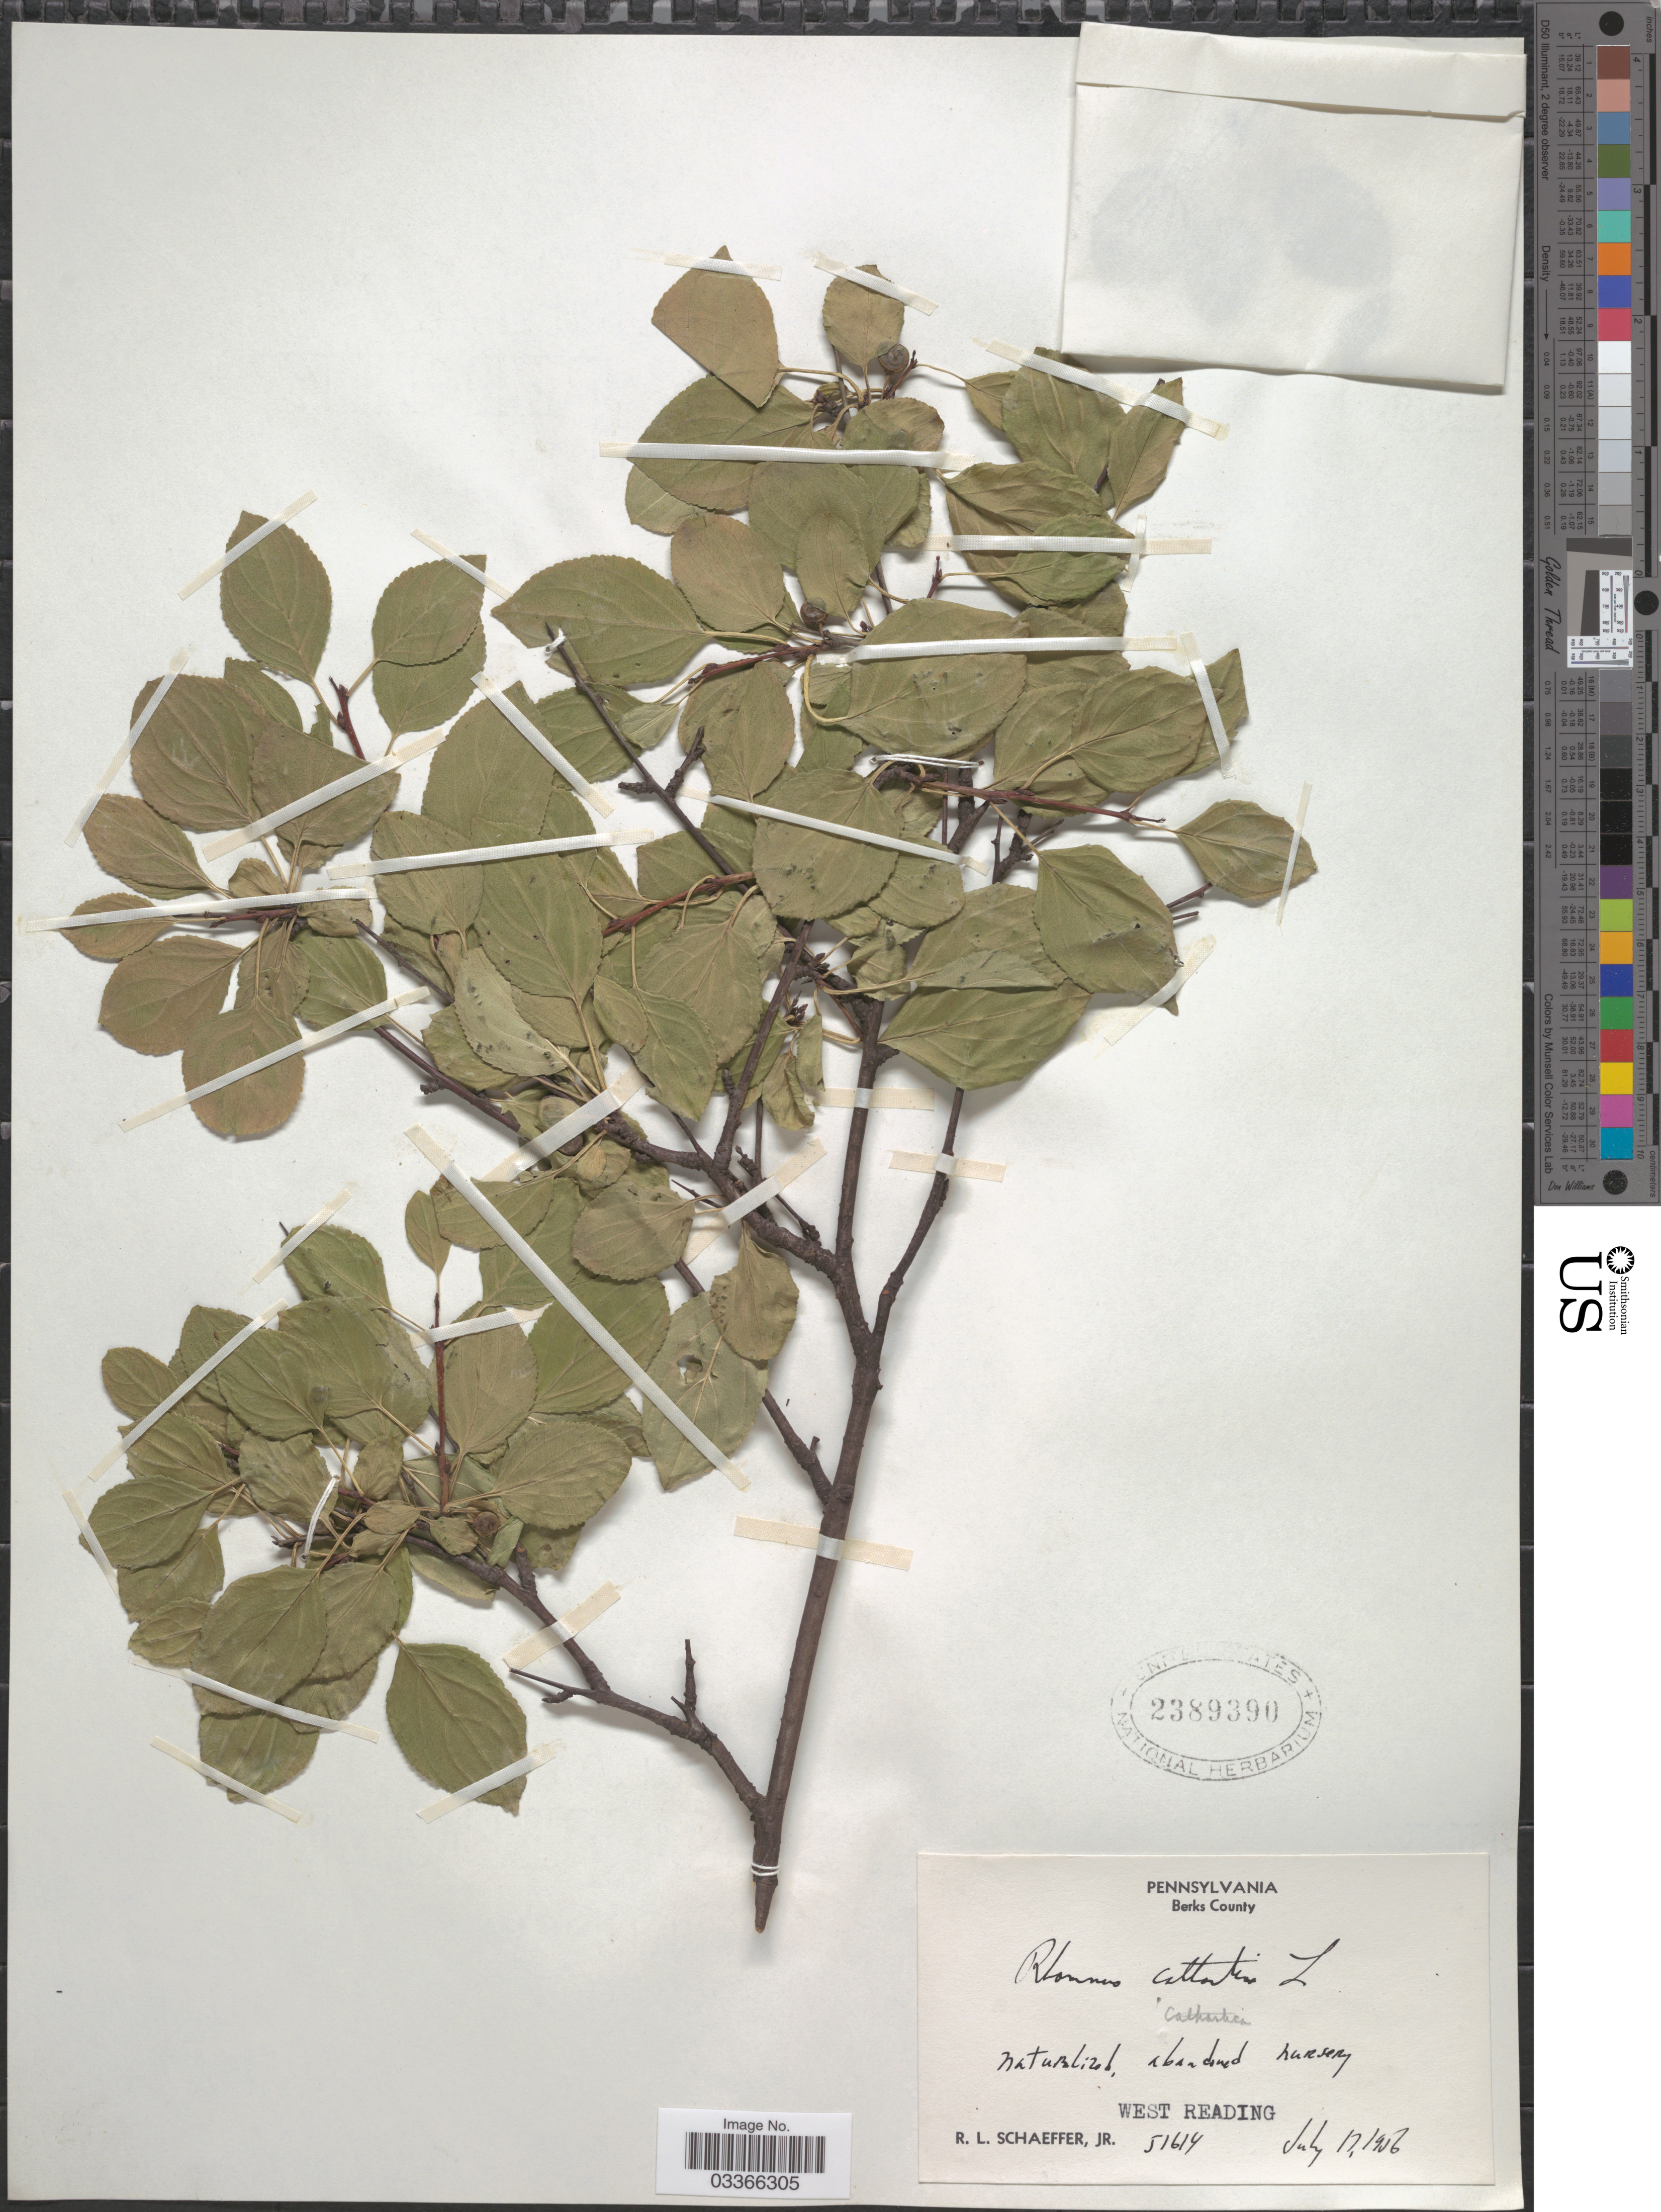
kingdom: Plantae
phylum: Tracheophyta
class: Magnoliopsida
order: Rosales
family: Rhamnaceae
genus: Rhamnus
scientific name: Rhamnus cathartica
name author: L.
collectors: R. L. Schaeffer Jr.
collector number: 51614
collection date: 1956-07-17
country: United States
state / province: Pennsylvania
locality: Berks County, West Reading.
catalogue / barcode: US 2389390